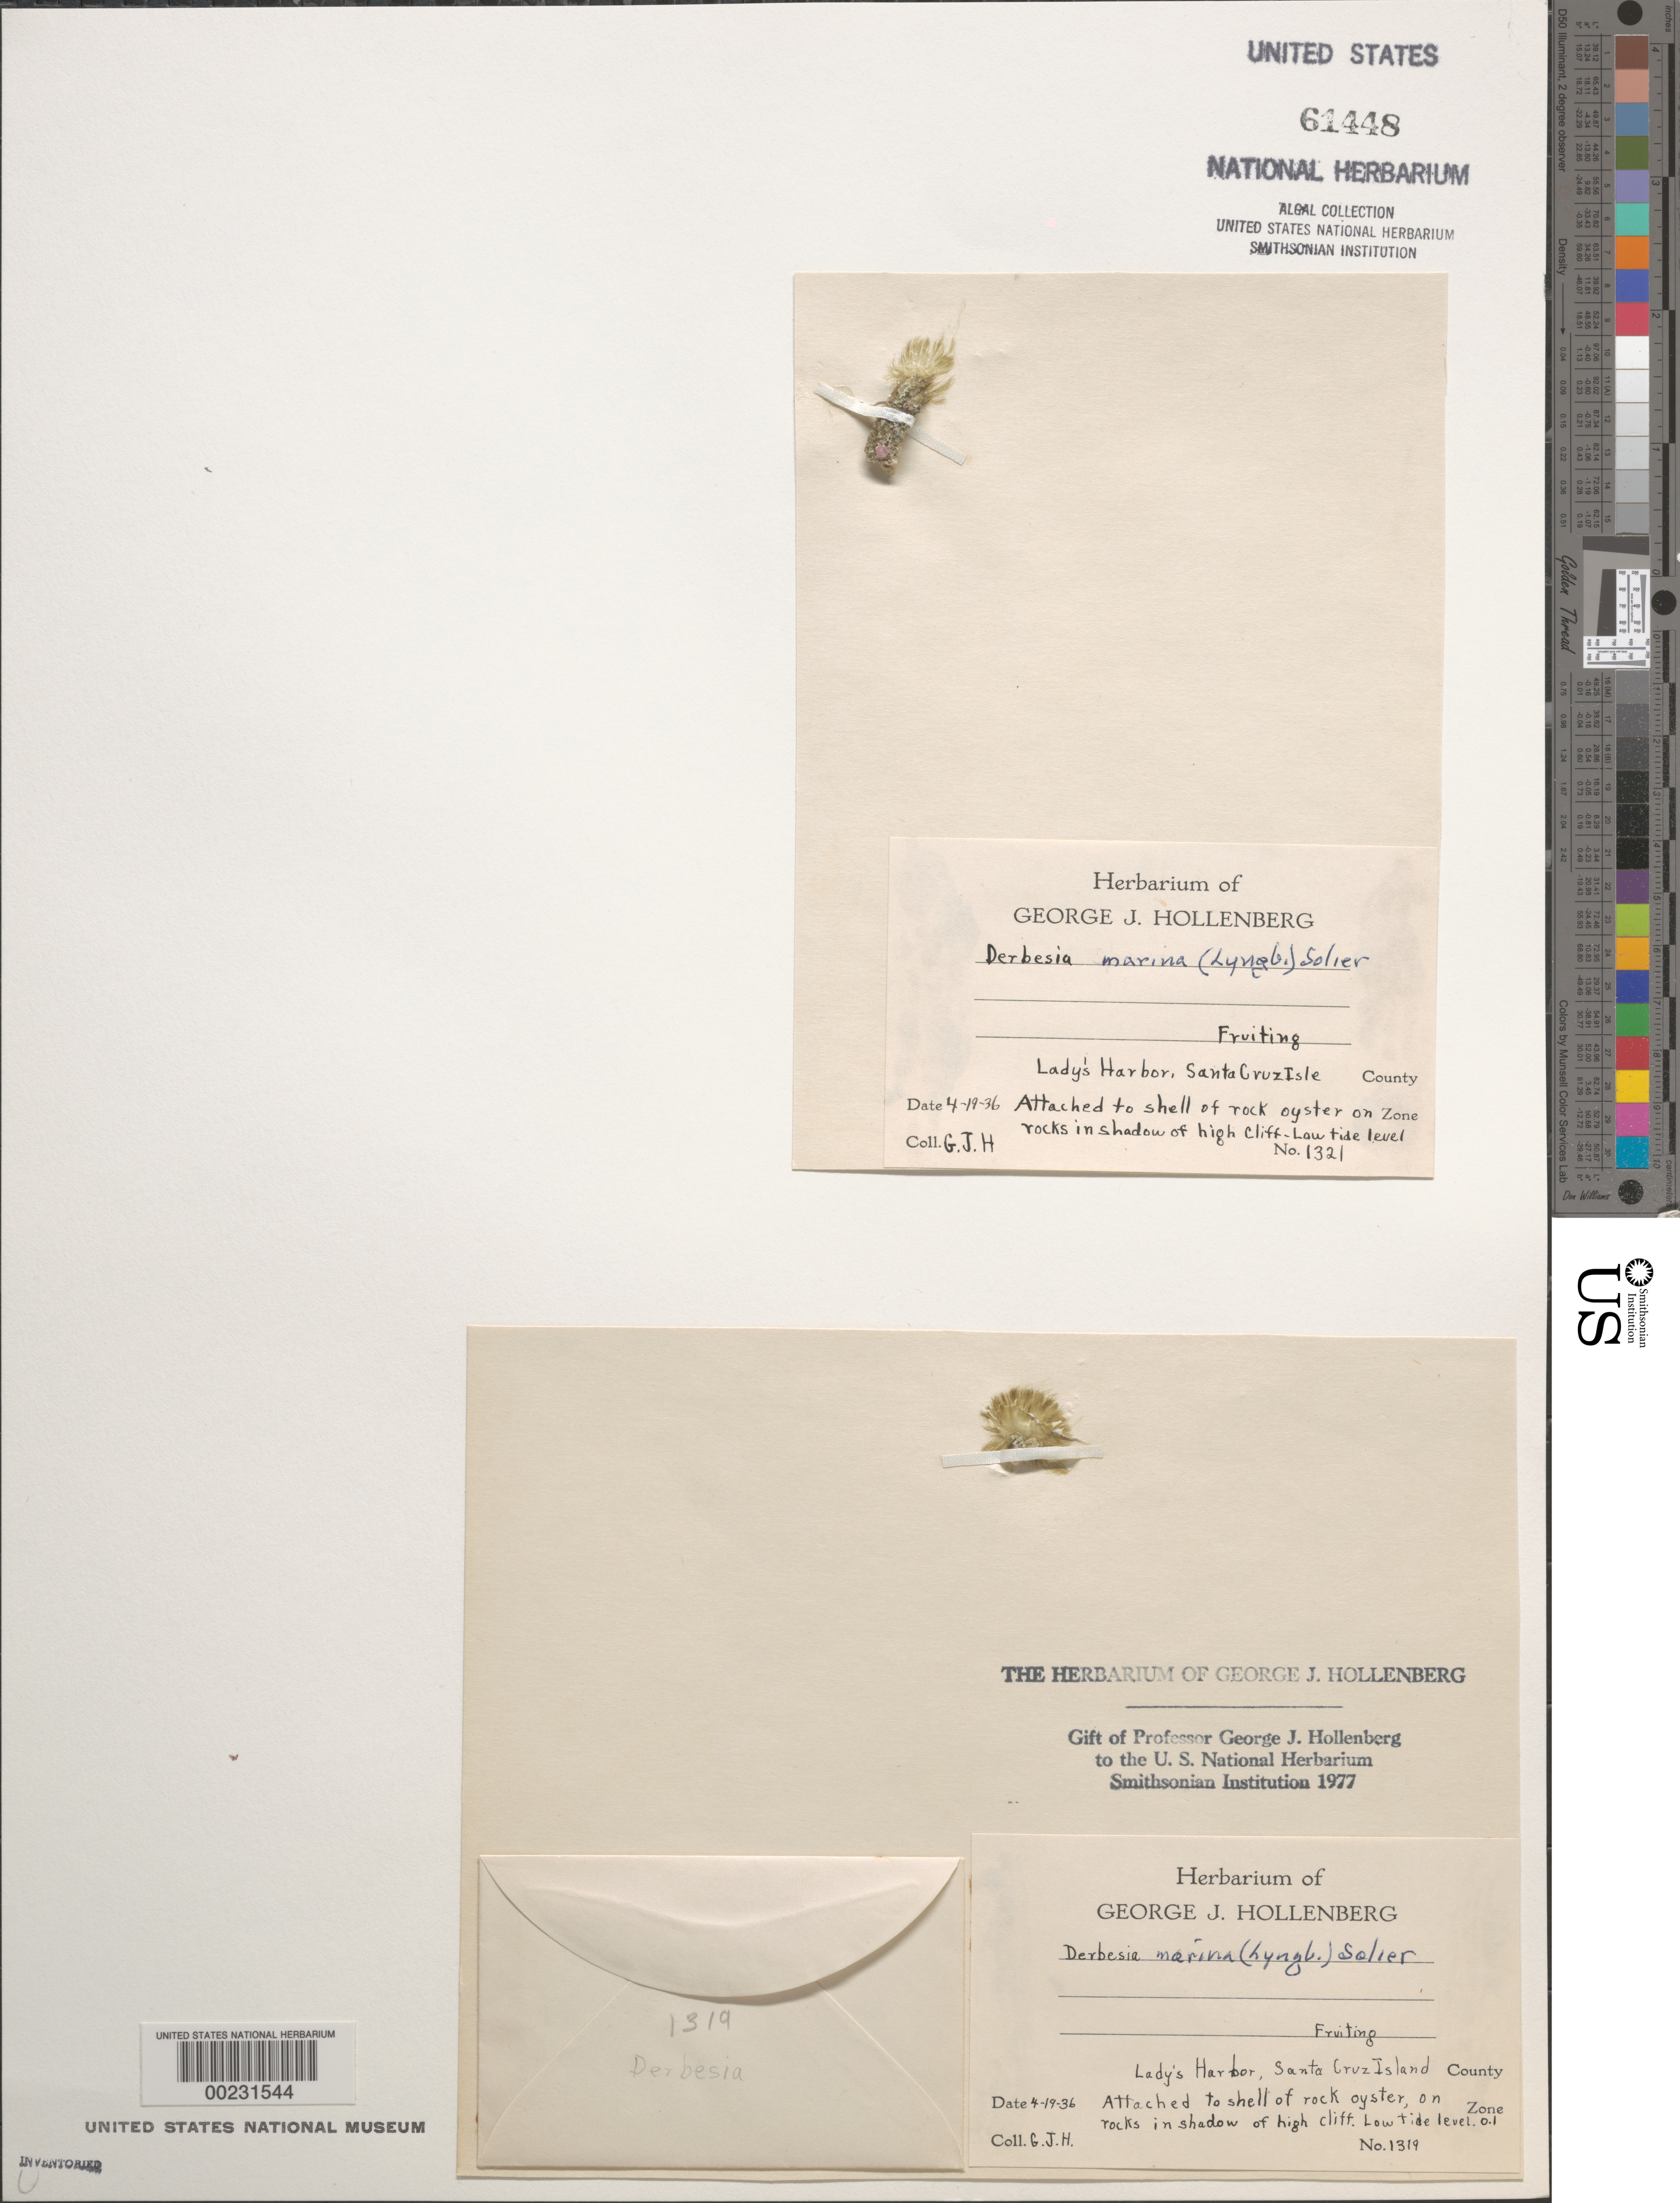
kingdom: Plantae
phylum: Chlorophyta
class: Ulvophyceae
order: Bryopsidales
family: Derbesiaceae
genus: Derbesia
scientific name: Derbesia marina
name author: (Lyngb.) Solier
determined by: Hollenberg, George J.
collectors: G. Hollenberg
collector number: GJH 1319 & GJH 1321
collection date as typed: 19 Apr 1936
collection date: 1936-04-19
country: United States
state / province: California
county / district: Santa Barbara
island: Santa Cruz Island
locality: Lady's Harbor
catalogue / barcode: US 61448